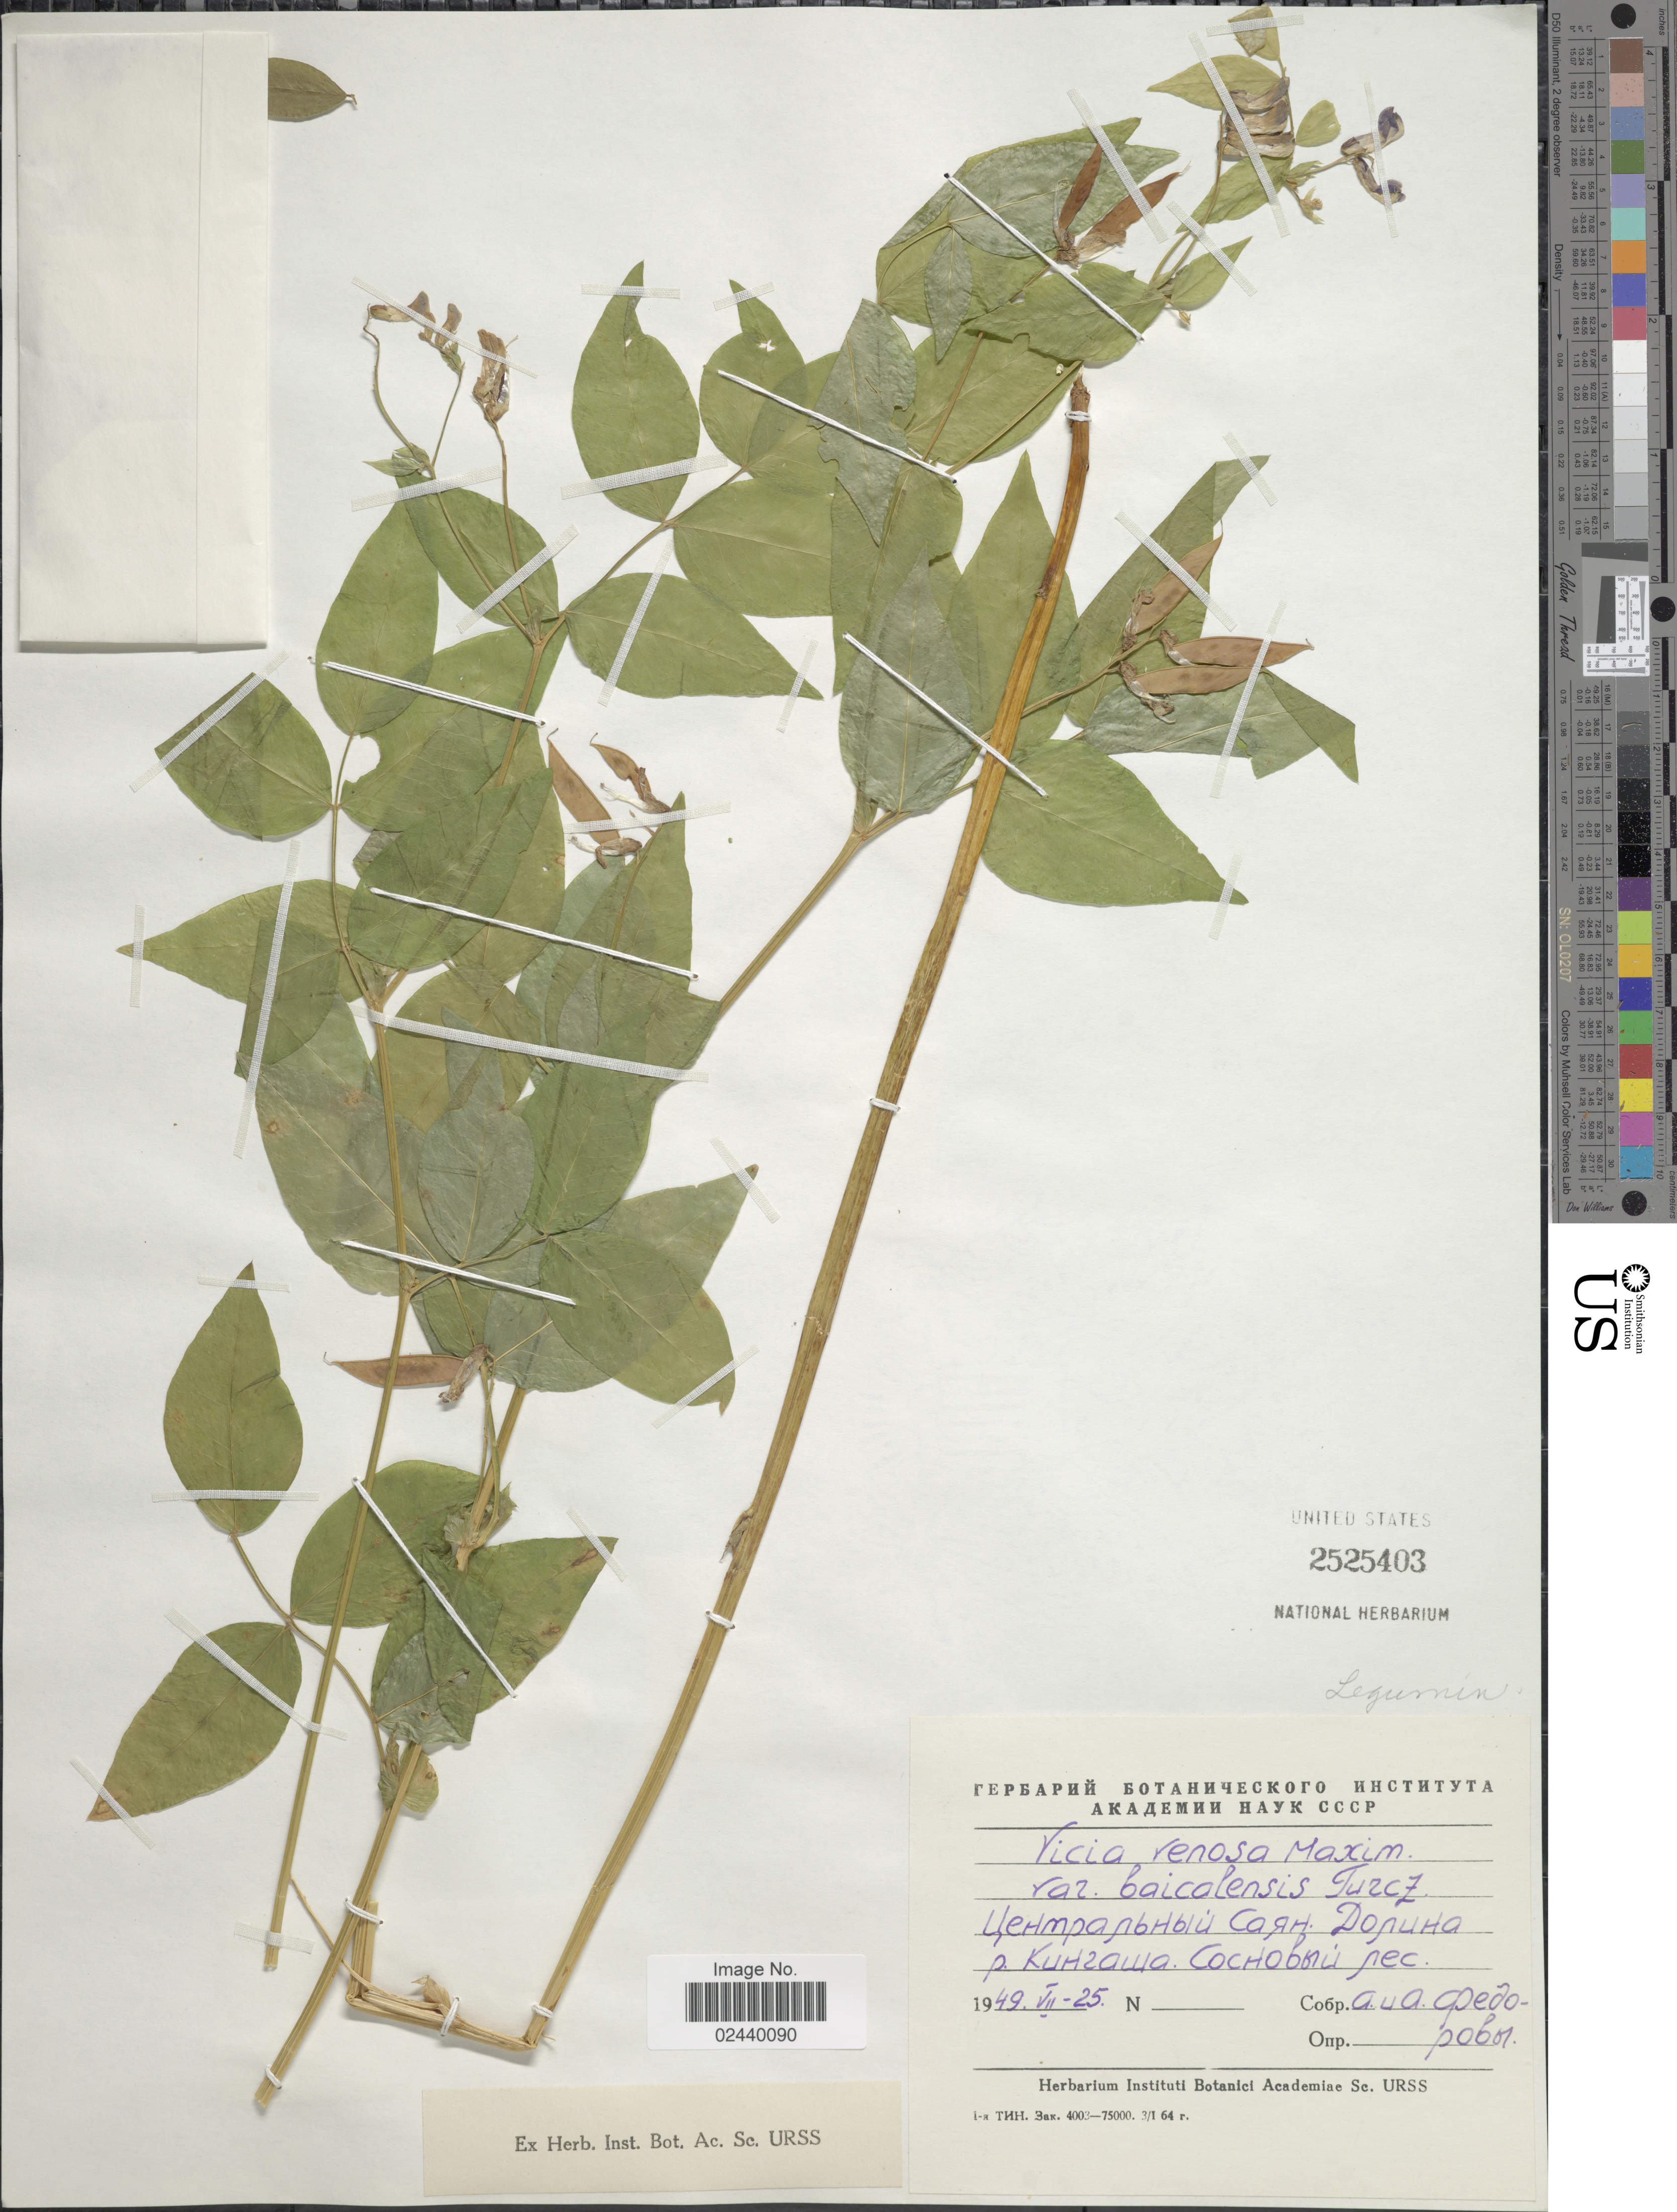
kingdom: Plantae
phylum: Tracheophyta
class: Magnoliopsida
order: Fabales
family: Fabaceae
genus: Vicia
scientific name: Vicia venosa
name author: (Link) Maxim.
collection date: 1949-07-25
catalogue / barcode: US 2525403